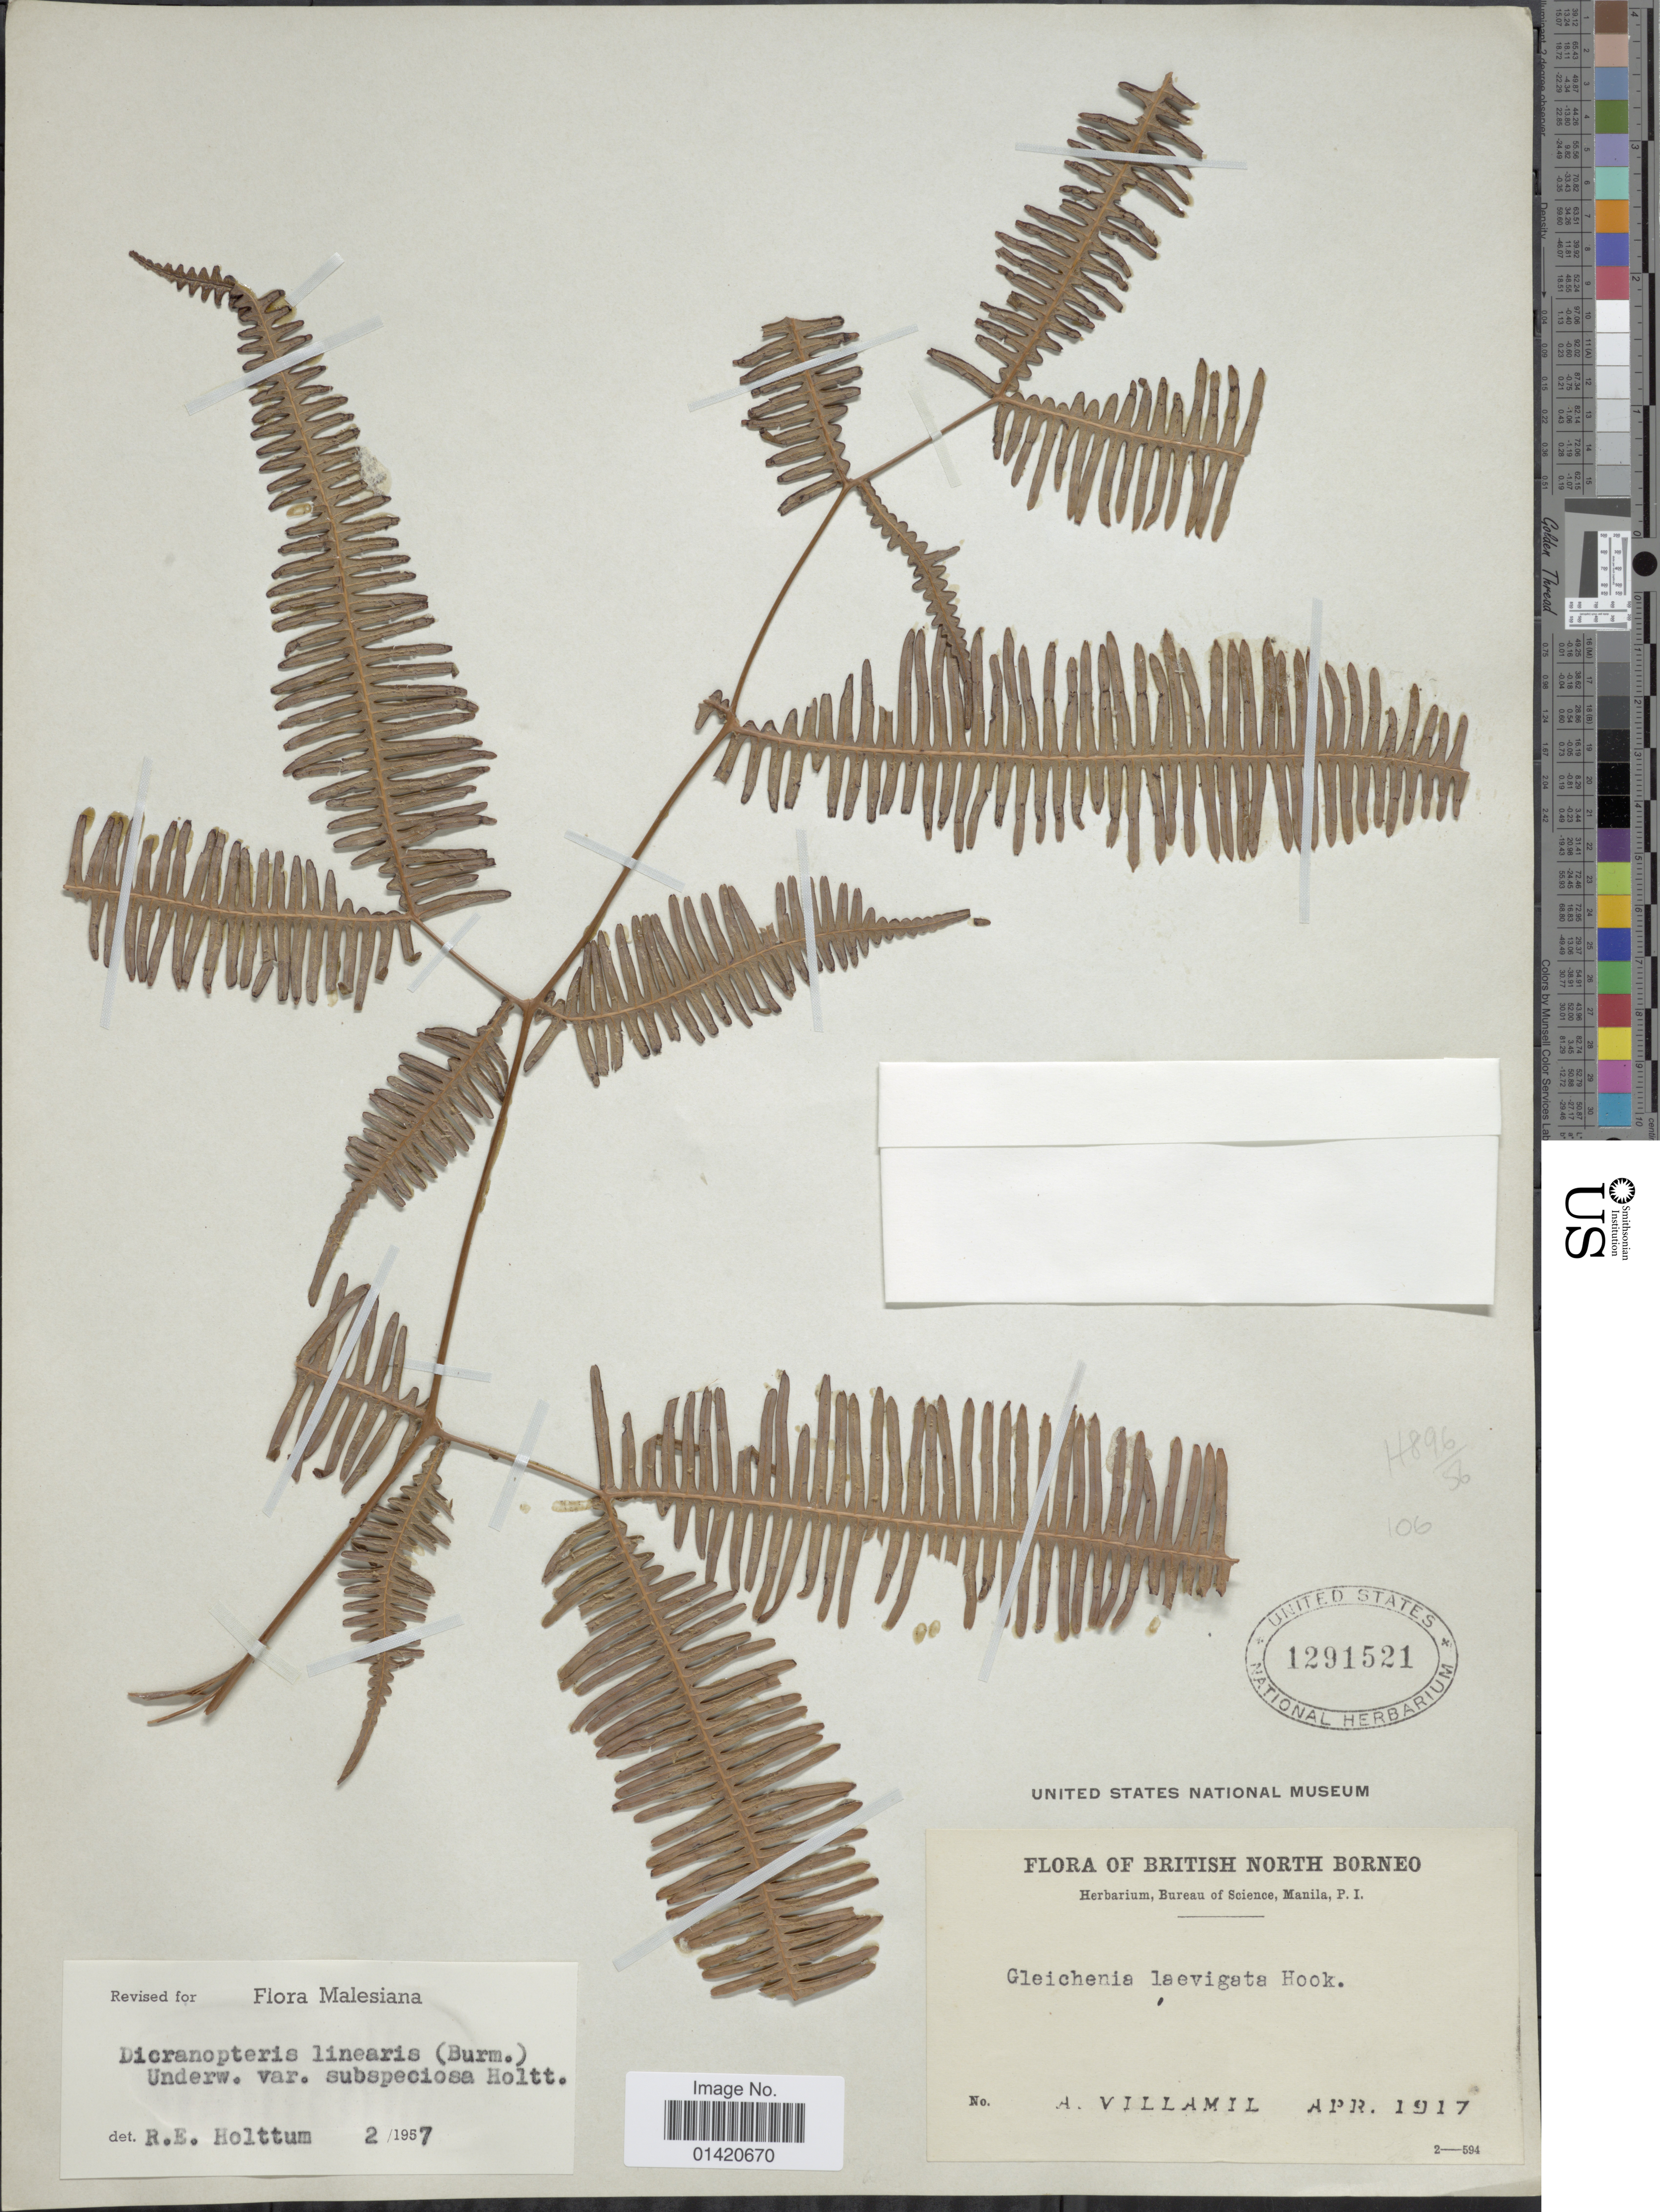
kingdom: Plantae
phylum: Tracheophyta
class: Polypodiopsida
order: Gleicheniales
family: Gleicheniaceae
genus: Dicranopteris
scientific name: Dicranopteris linearis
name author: (Burm. f.) Underw.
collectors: A. Villamil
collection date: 1917-04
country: Malaysia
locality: British North Borneo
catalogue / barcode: US 1291521